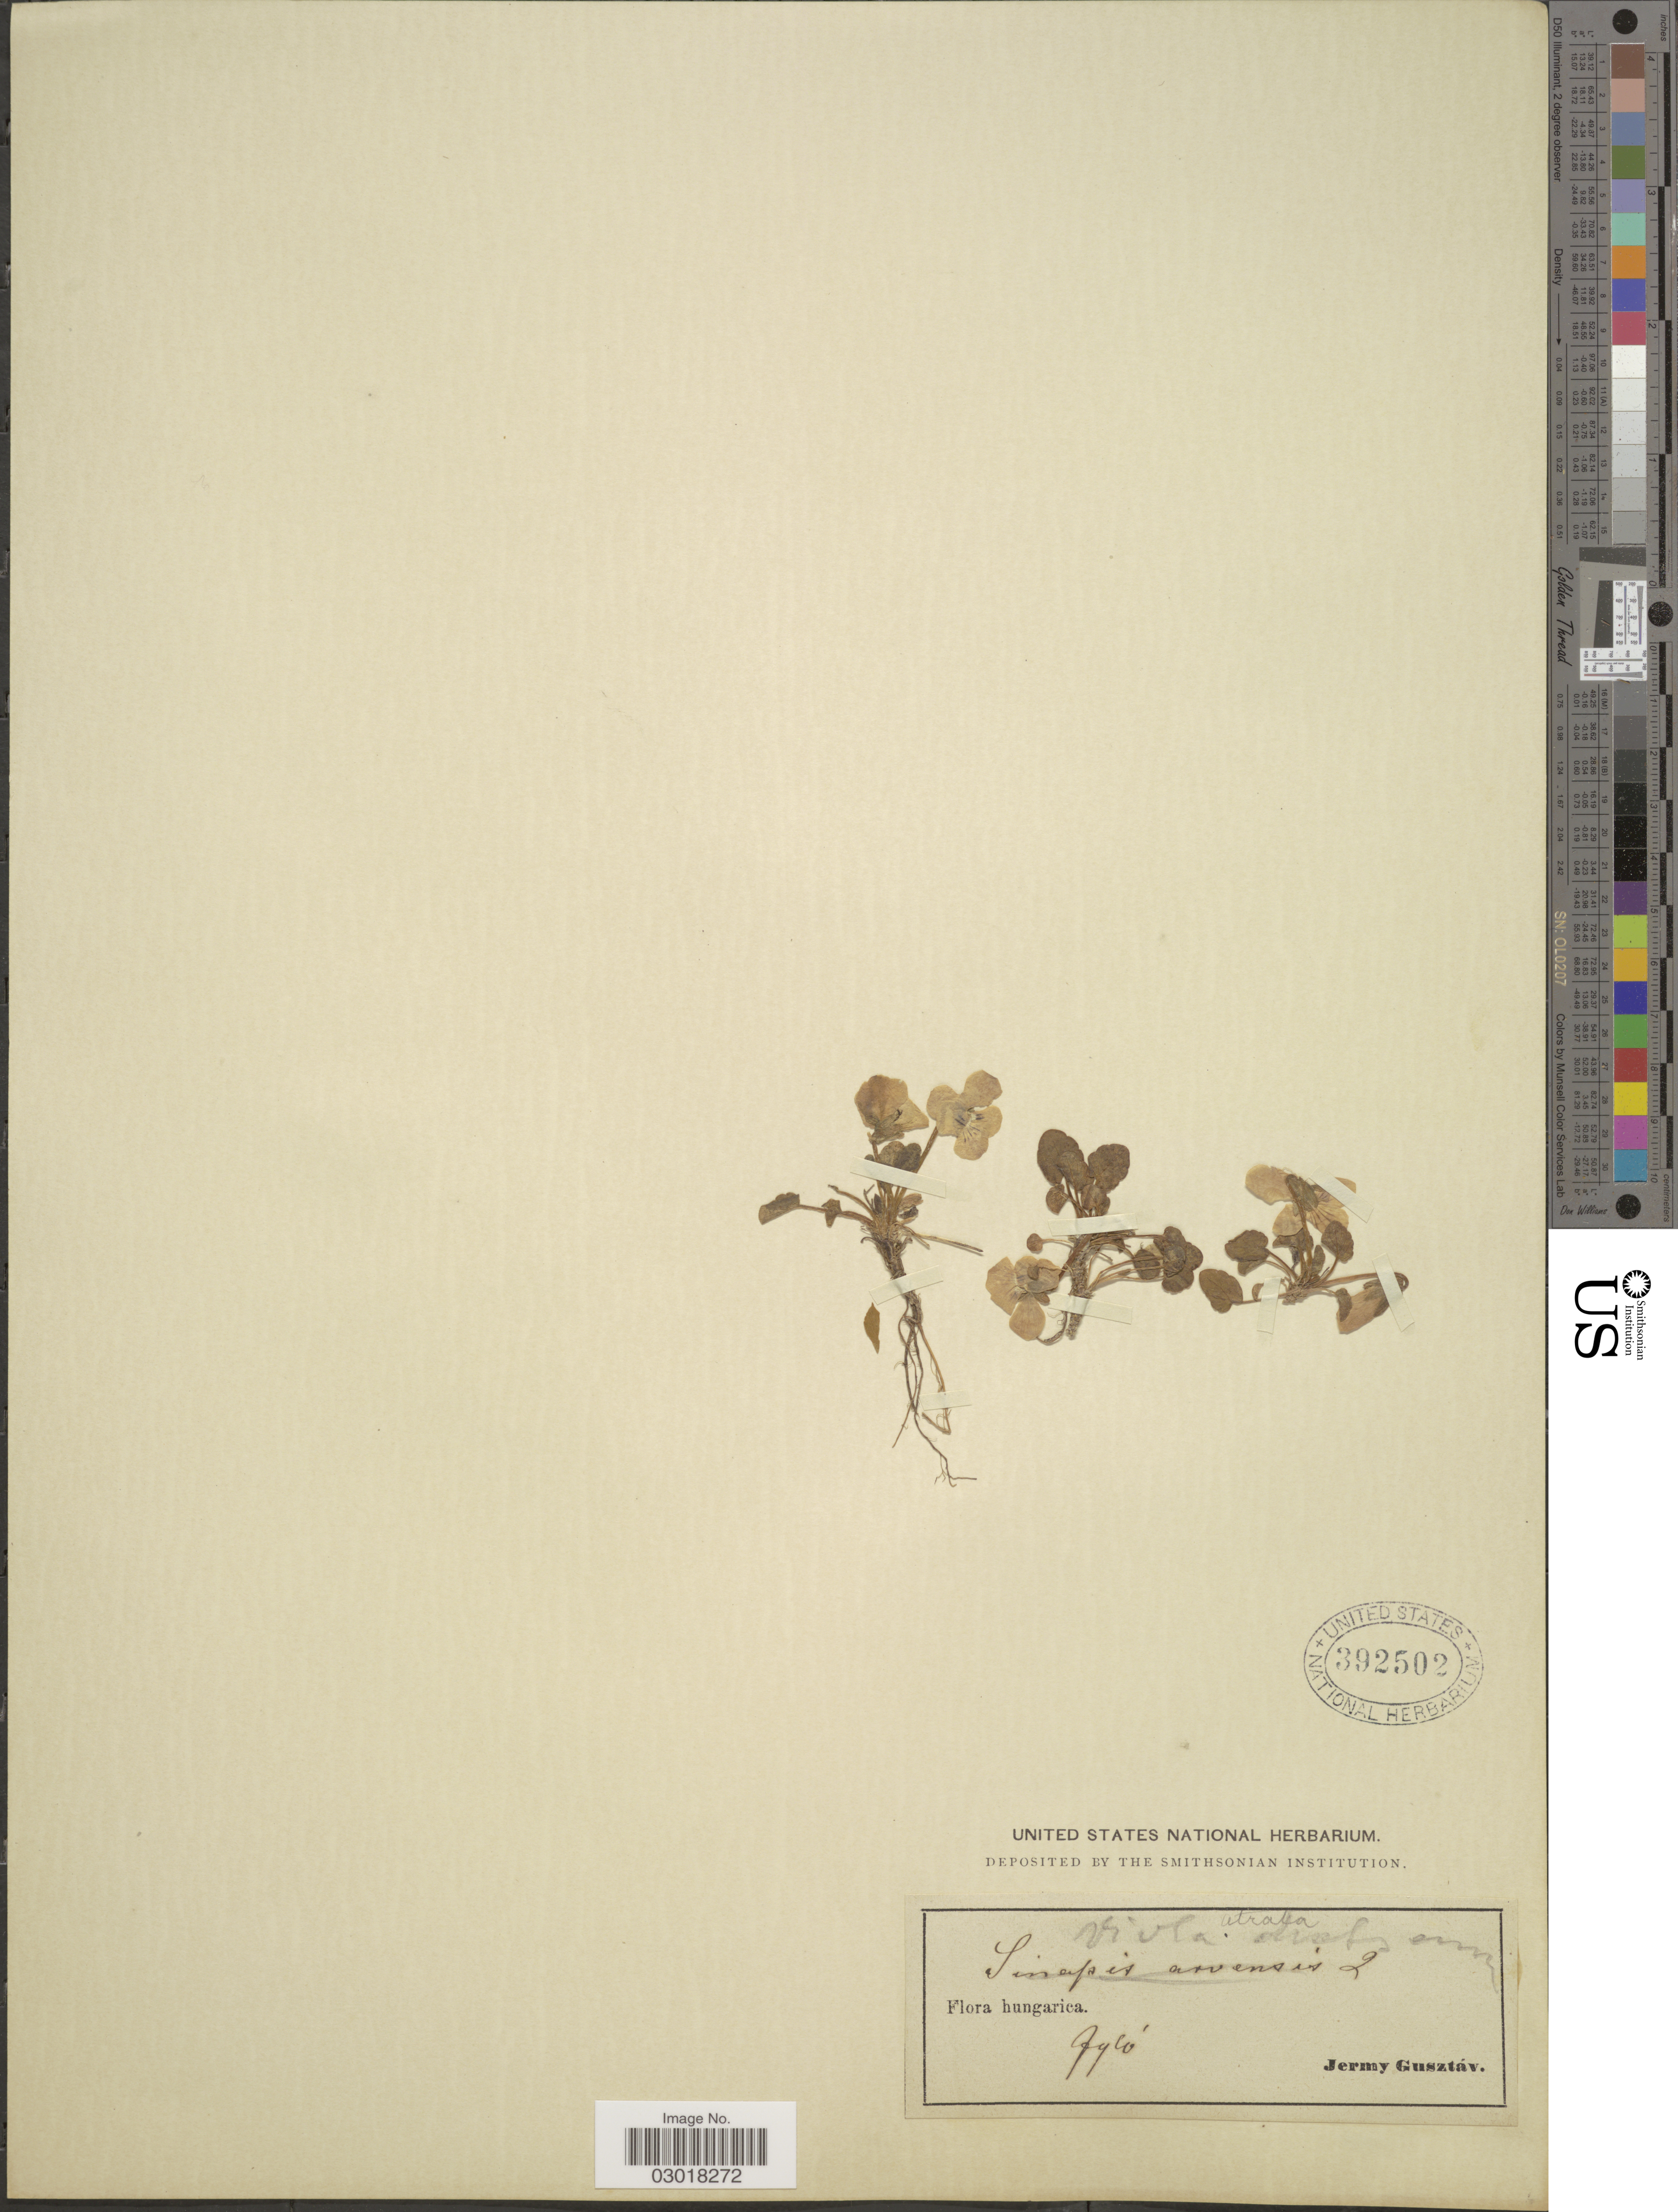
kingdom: Plantae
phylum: Tracheophyta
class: Magnoliopsida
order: Malpighiales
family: Violaceae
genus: Viola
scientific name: Viola tricolor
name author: L.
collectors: J. Gusztav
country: Hungary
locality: Jyco [interpreted].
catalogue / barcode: US 392502